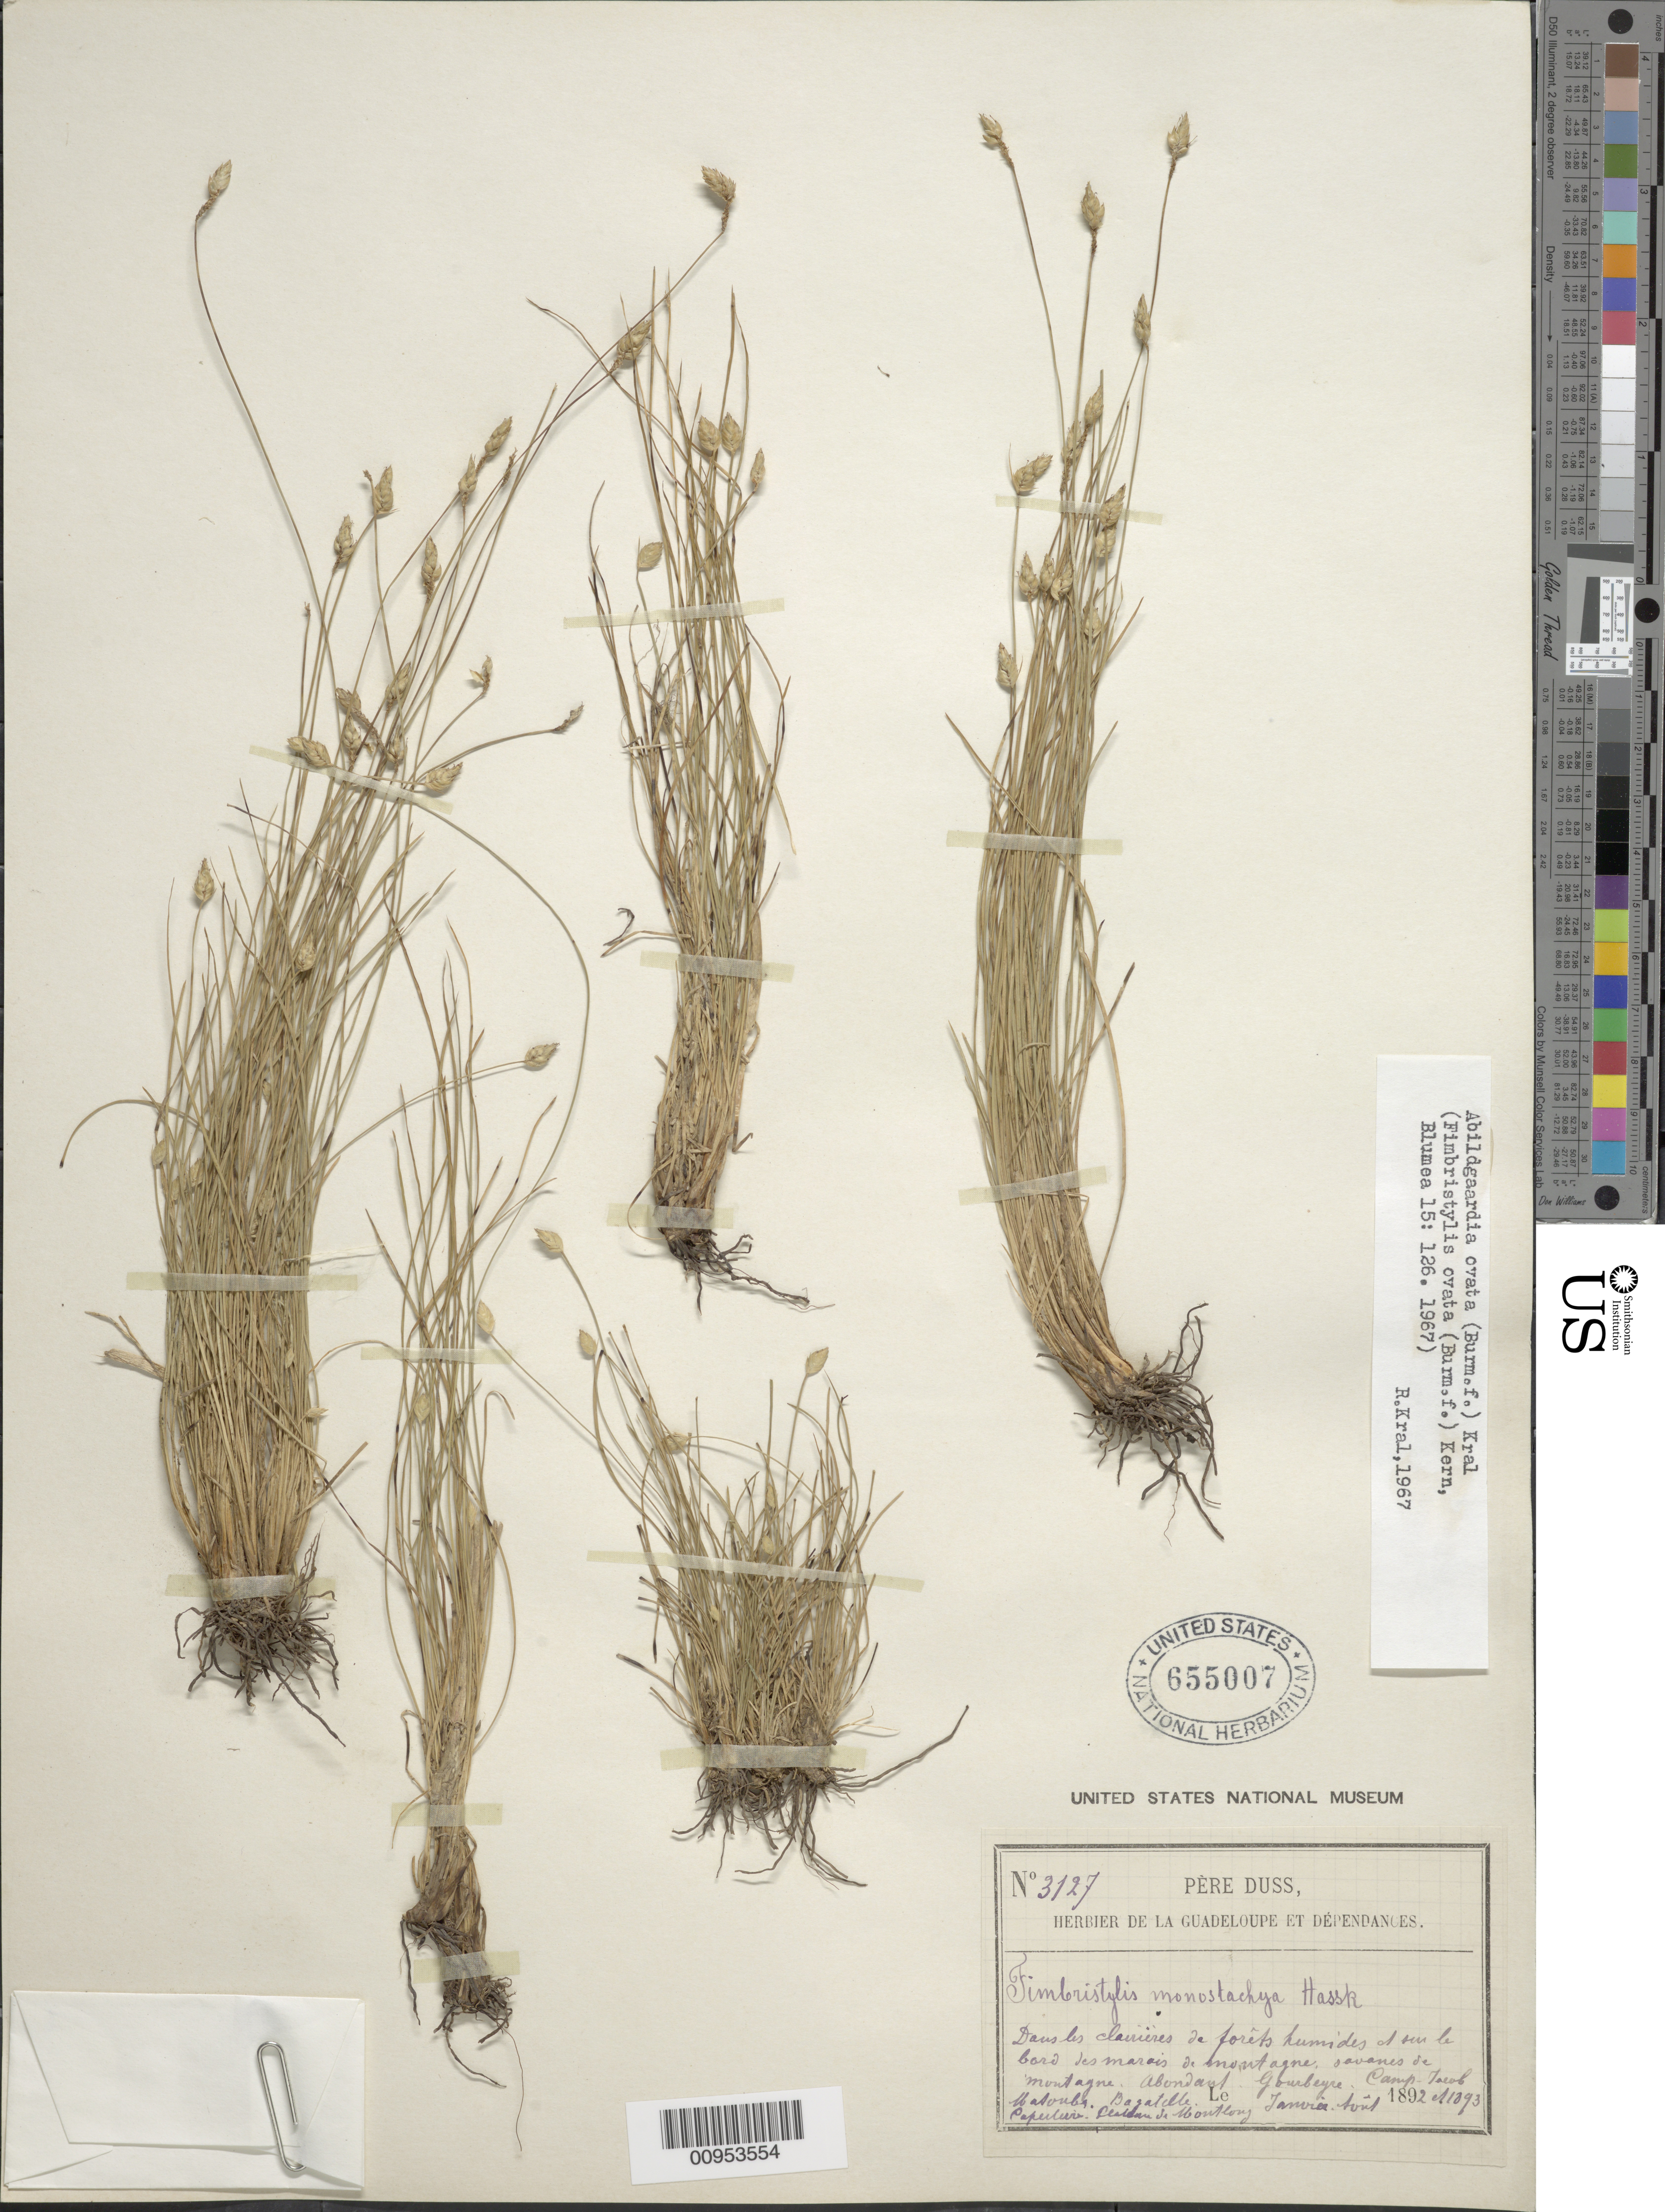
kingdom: Plantae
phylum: Tracheophyta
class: Liliopsida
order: Poales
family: Cyperaceae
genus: Abildgaardia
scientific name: Abildgaardia ovata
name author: (Burm. f.) Kral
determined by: Kral, Robert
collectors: Père Duss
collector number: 3127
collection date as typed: Jan 1892 to -- Aug 1893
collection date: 1892-01/1893-08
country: Guadeloupe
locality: "Gourbeyre, Camp Jacob, Matouba, Bagatelle, Paperlure, ….de Montlong"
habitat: "dans les clavieres de forêt des marais de montagne, savanes de montagne"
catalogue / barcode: US 655007